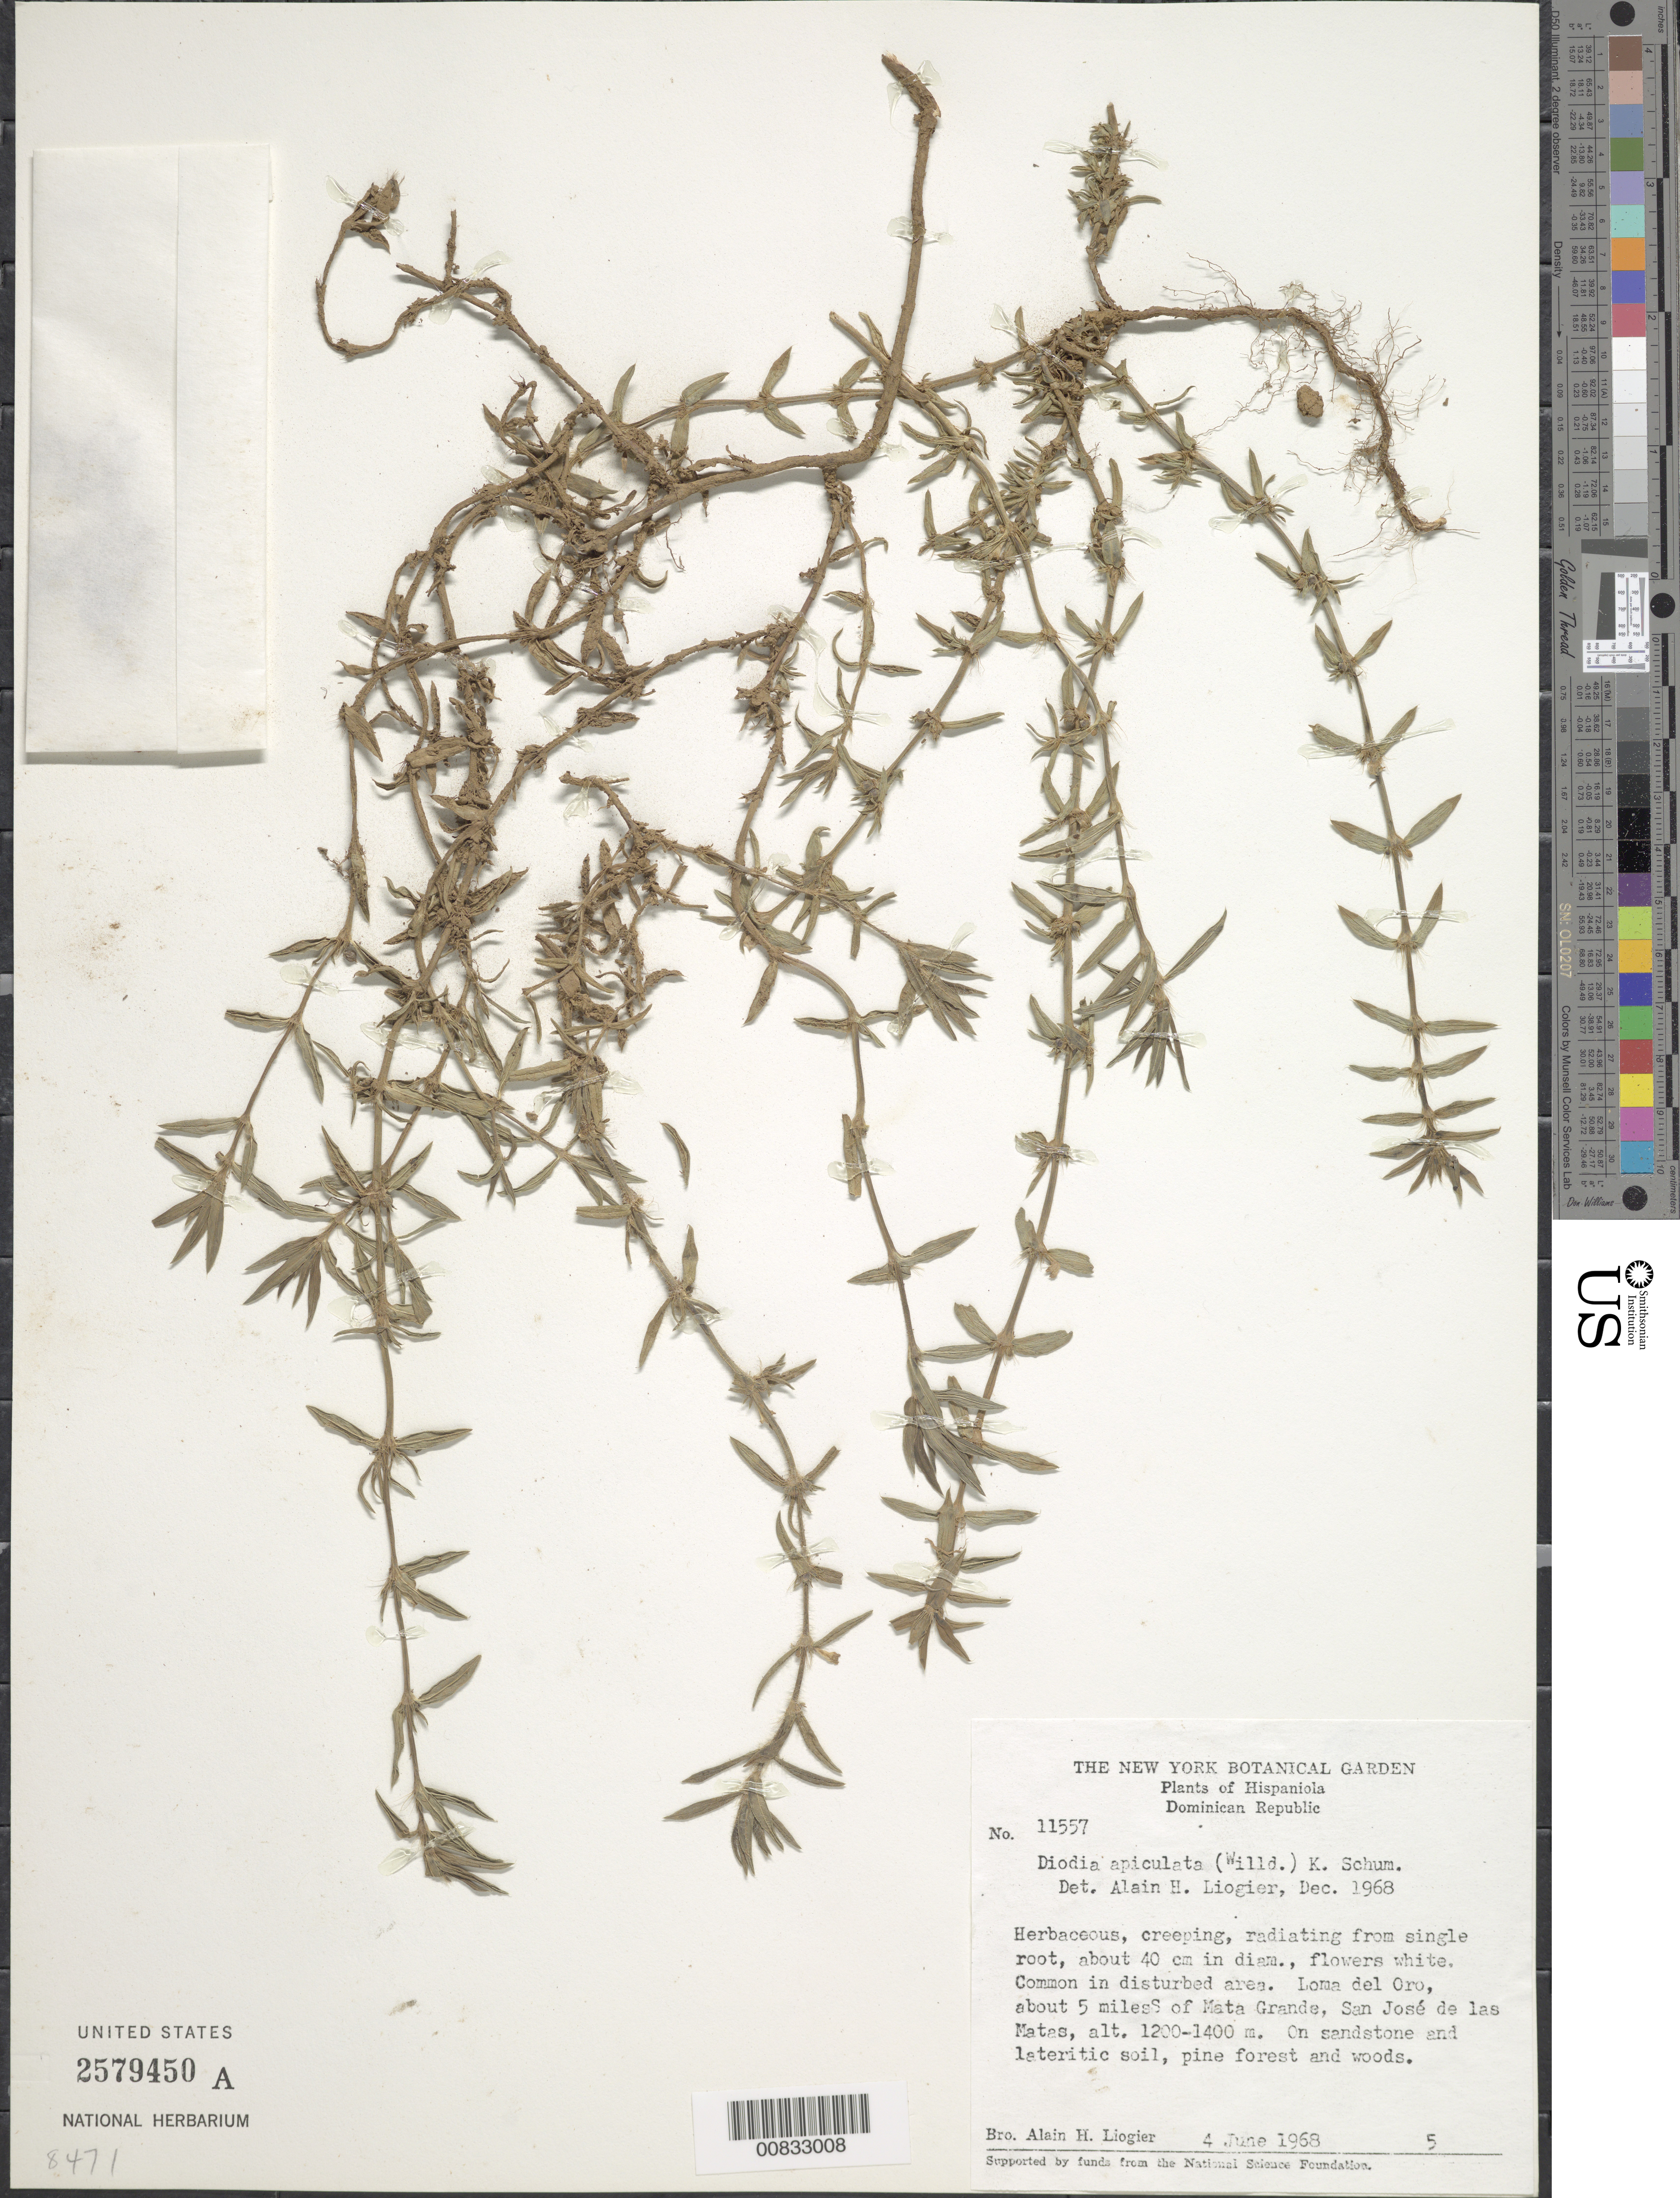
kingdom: Plantae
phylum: Tracheophyta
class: Magnoliopsida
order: Gentianales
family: Rubiaceae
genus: Diodella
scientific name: Diodella apiculata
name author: (Willd. ex Roem. & Schult.) Delprete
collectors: A. H. Liogier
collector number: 11557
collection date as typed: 04 Jun 1968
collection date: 1968-06-04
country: Dominican Republic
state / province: Santiago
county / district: San José de las Matas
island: Hispaniola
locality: Loma del Oro, about 5 miles S of Mata Grande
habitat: On sandstone and lateritic soil in disturbed areas of pine forest and woods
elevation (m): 1200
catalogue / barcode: US 2579450